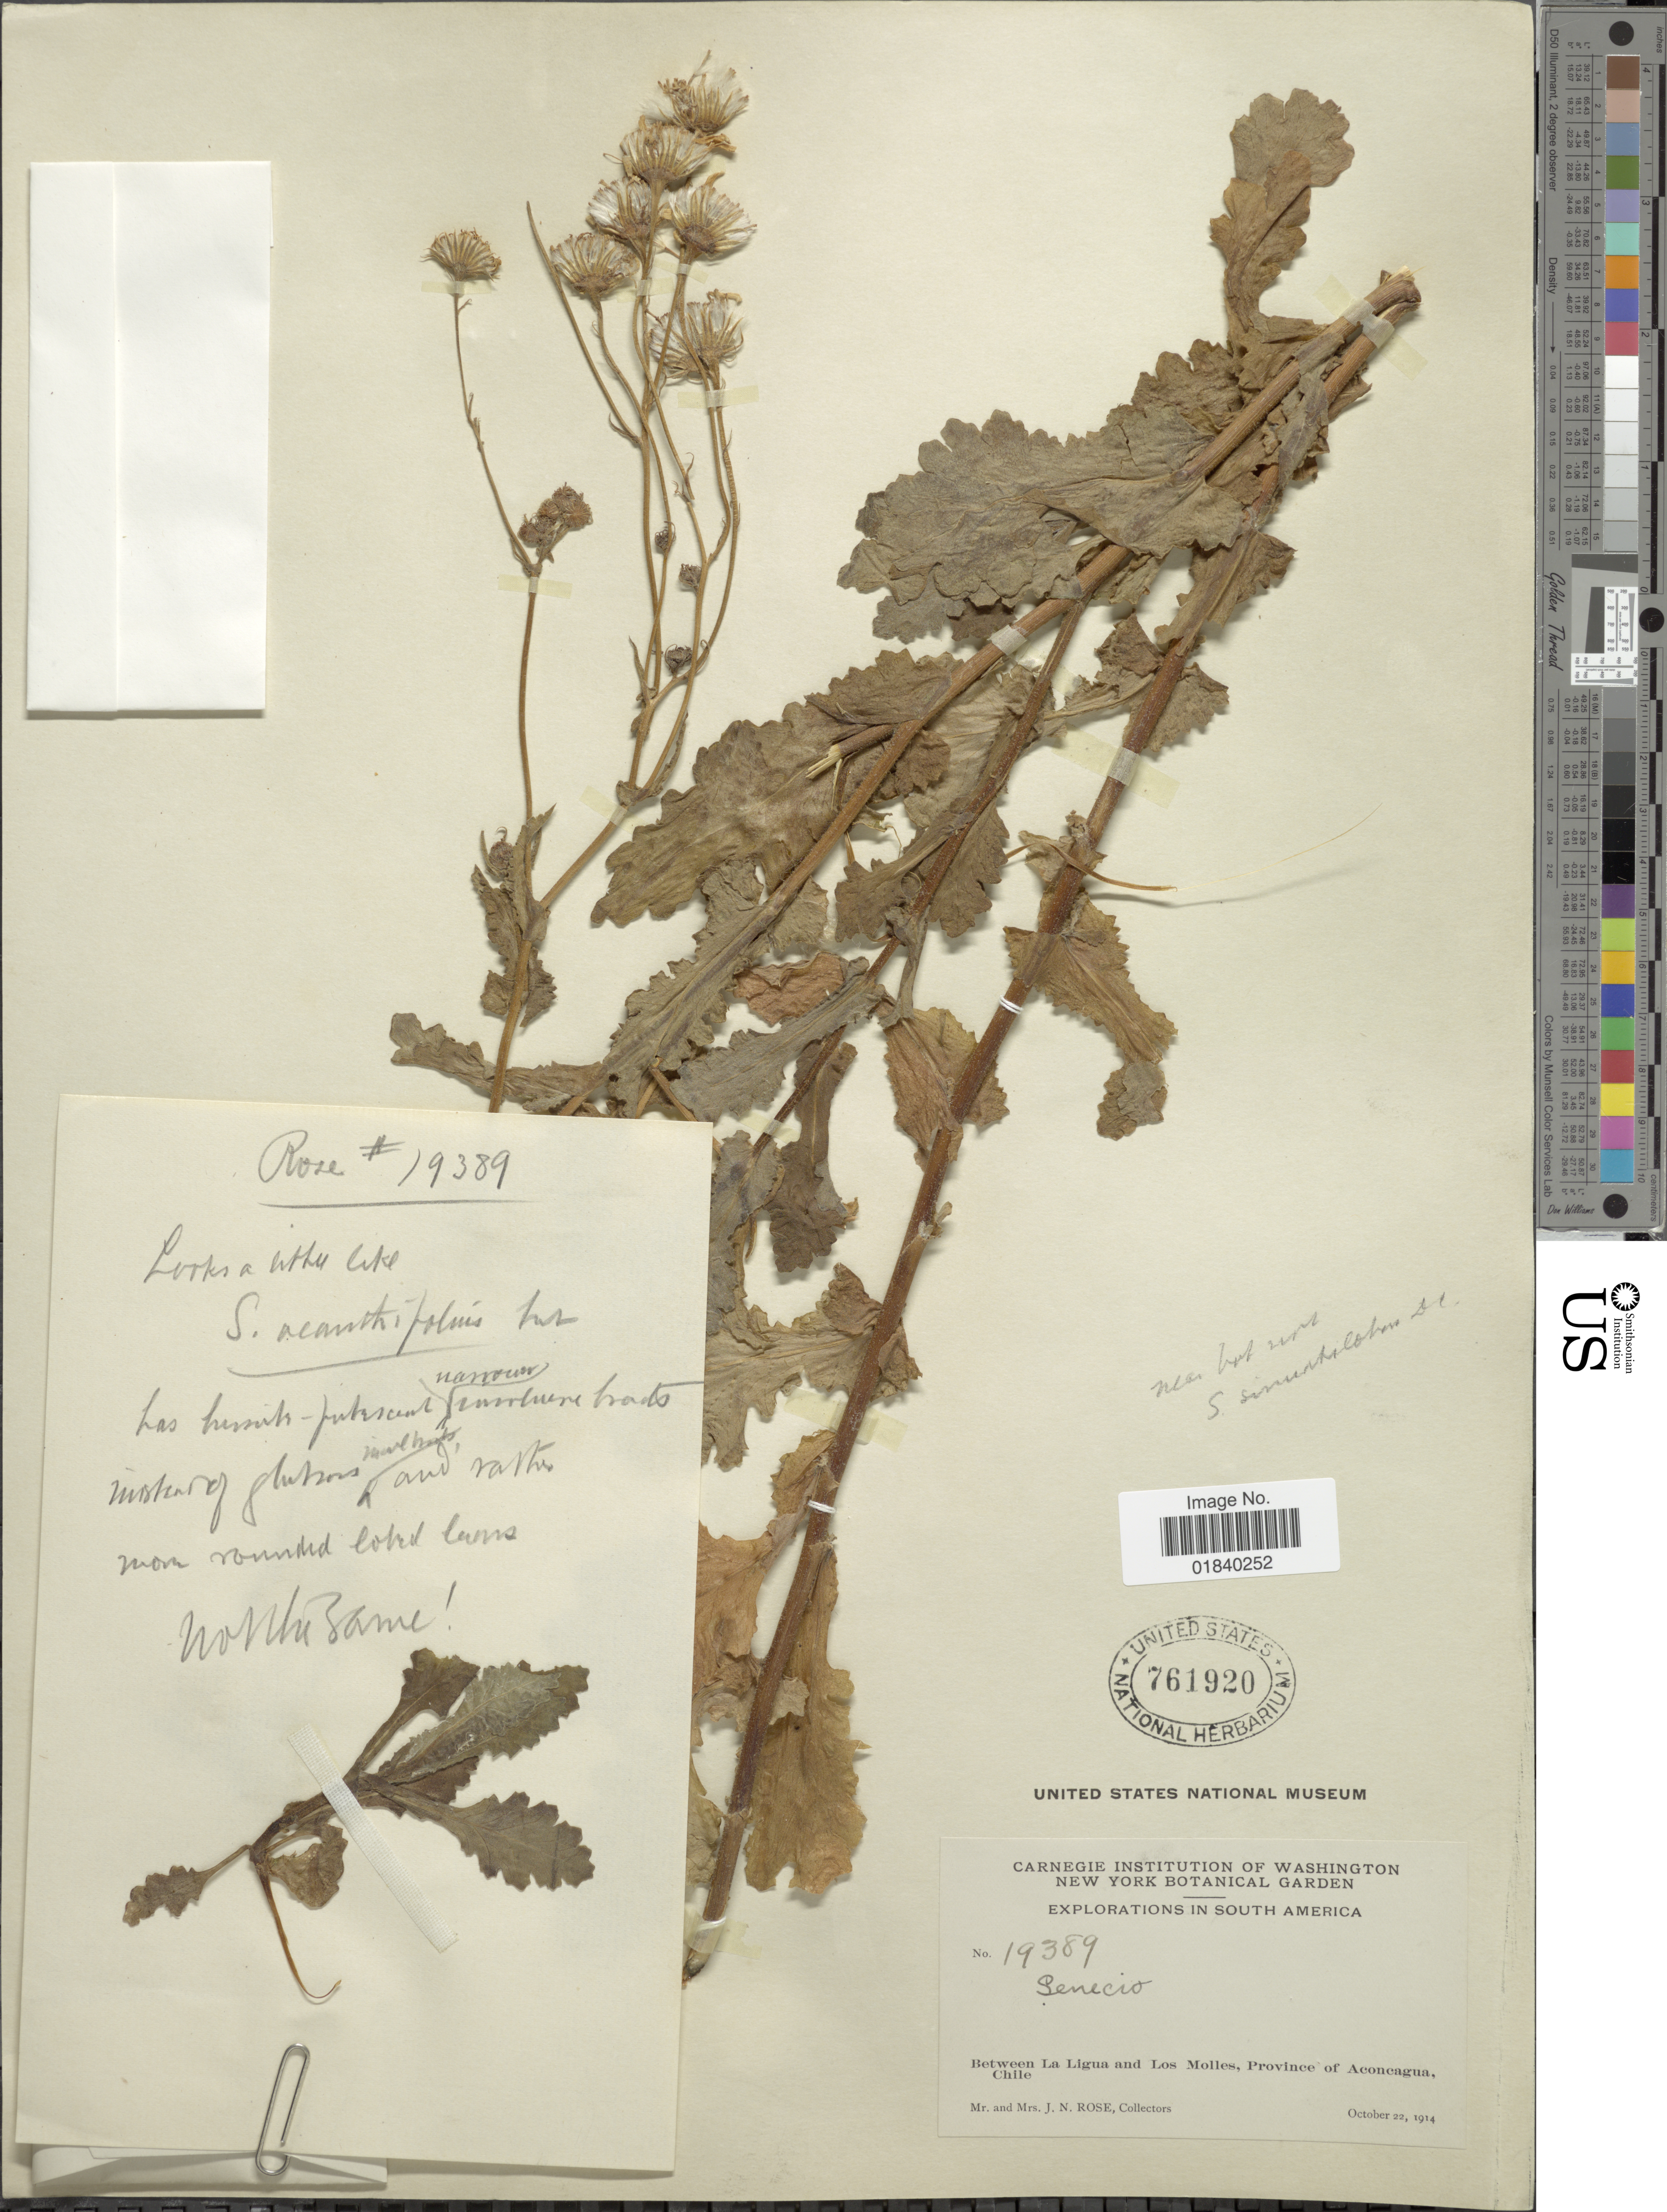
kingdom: Plantae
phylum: Tracheophyta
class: Magnoliopsida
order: Asterales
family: Asteraceae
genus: Senecio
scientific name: Senecio sp.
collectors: J. N. Rose & L. B. Rose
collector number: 19389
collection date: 1914-10-22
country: Chile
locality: Between La Ligua and Los Molles, Province of Aconcagua Chile.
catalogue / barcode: US 761920